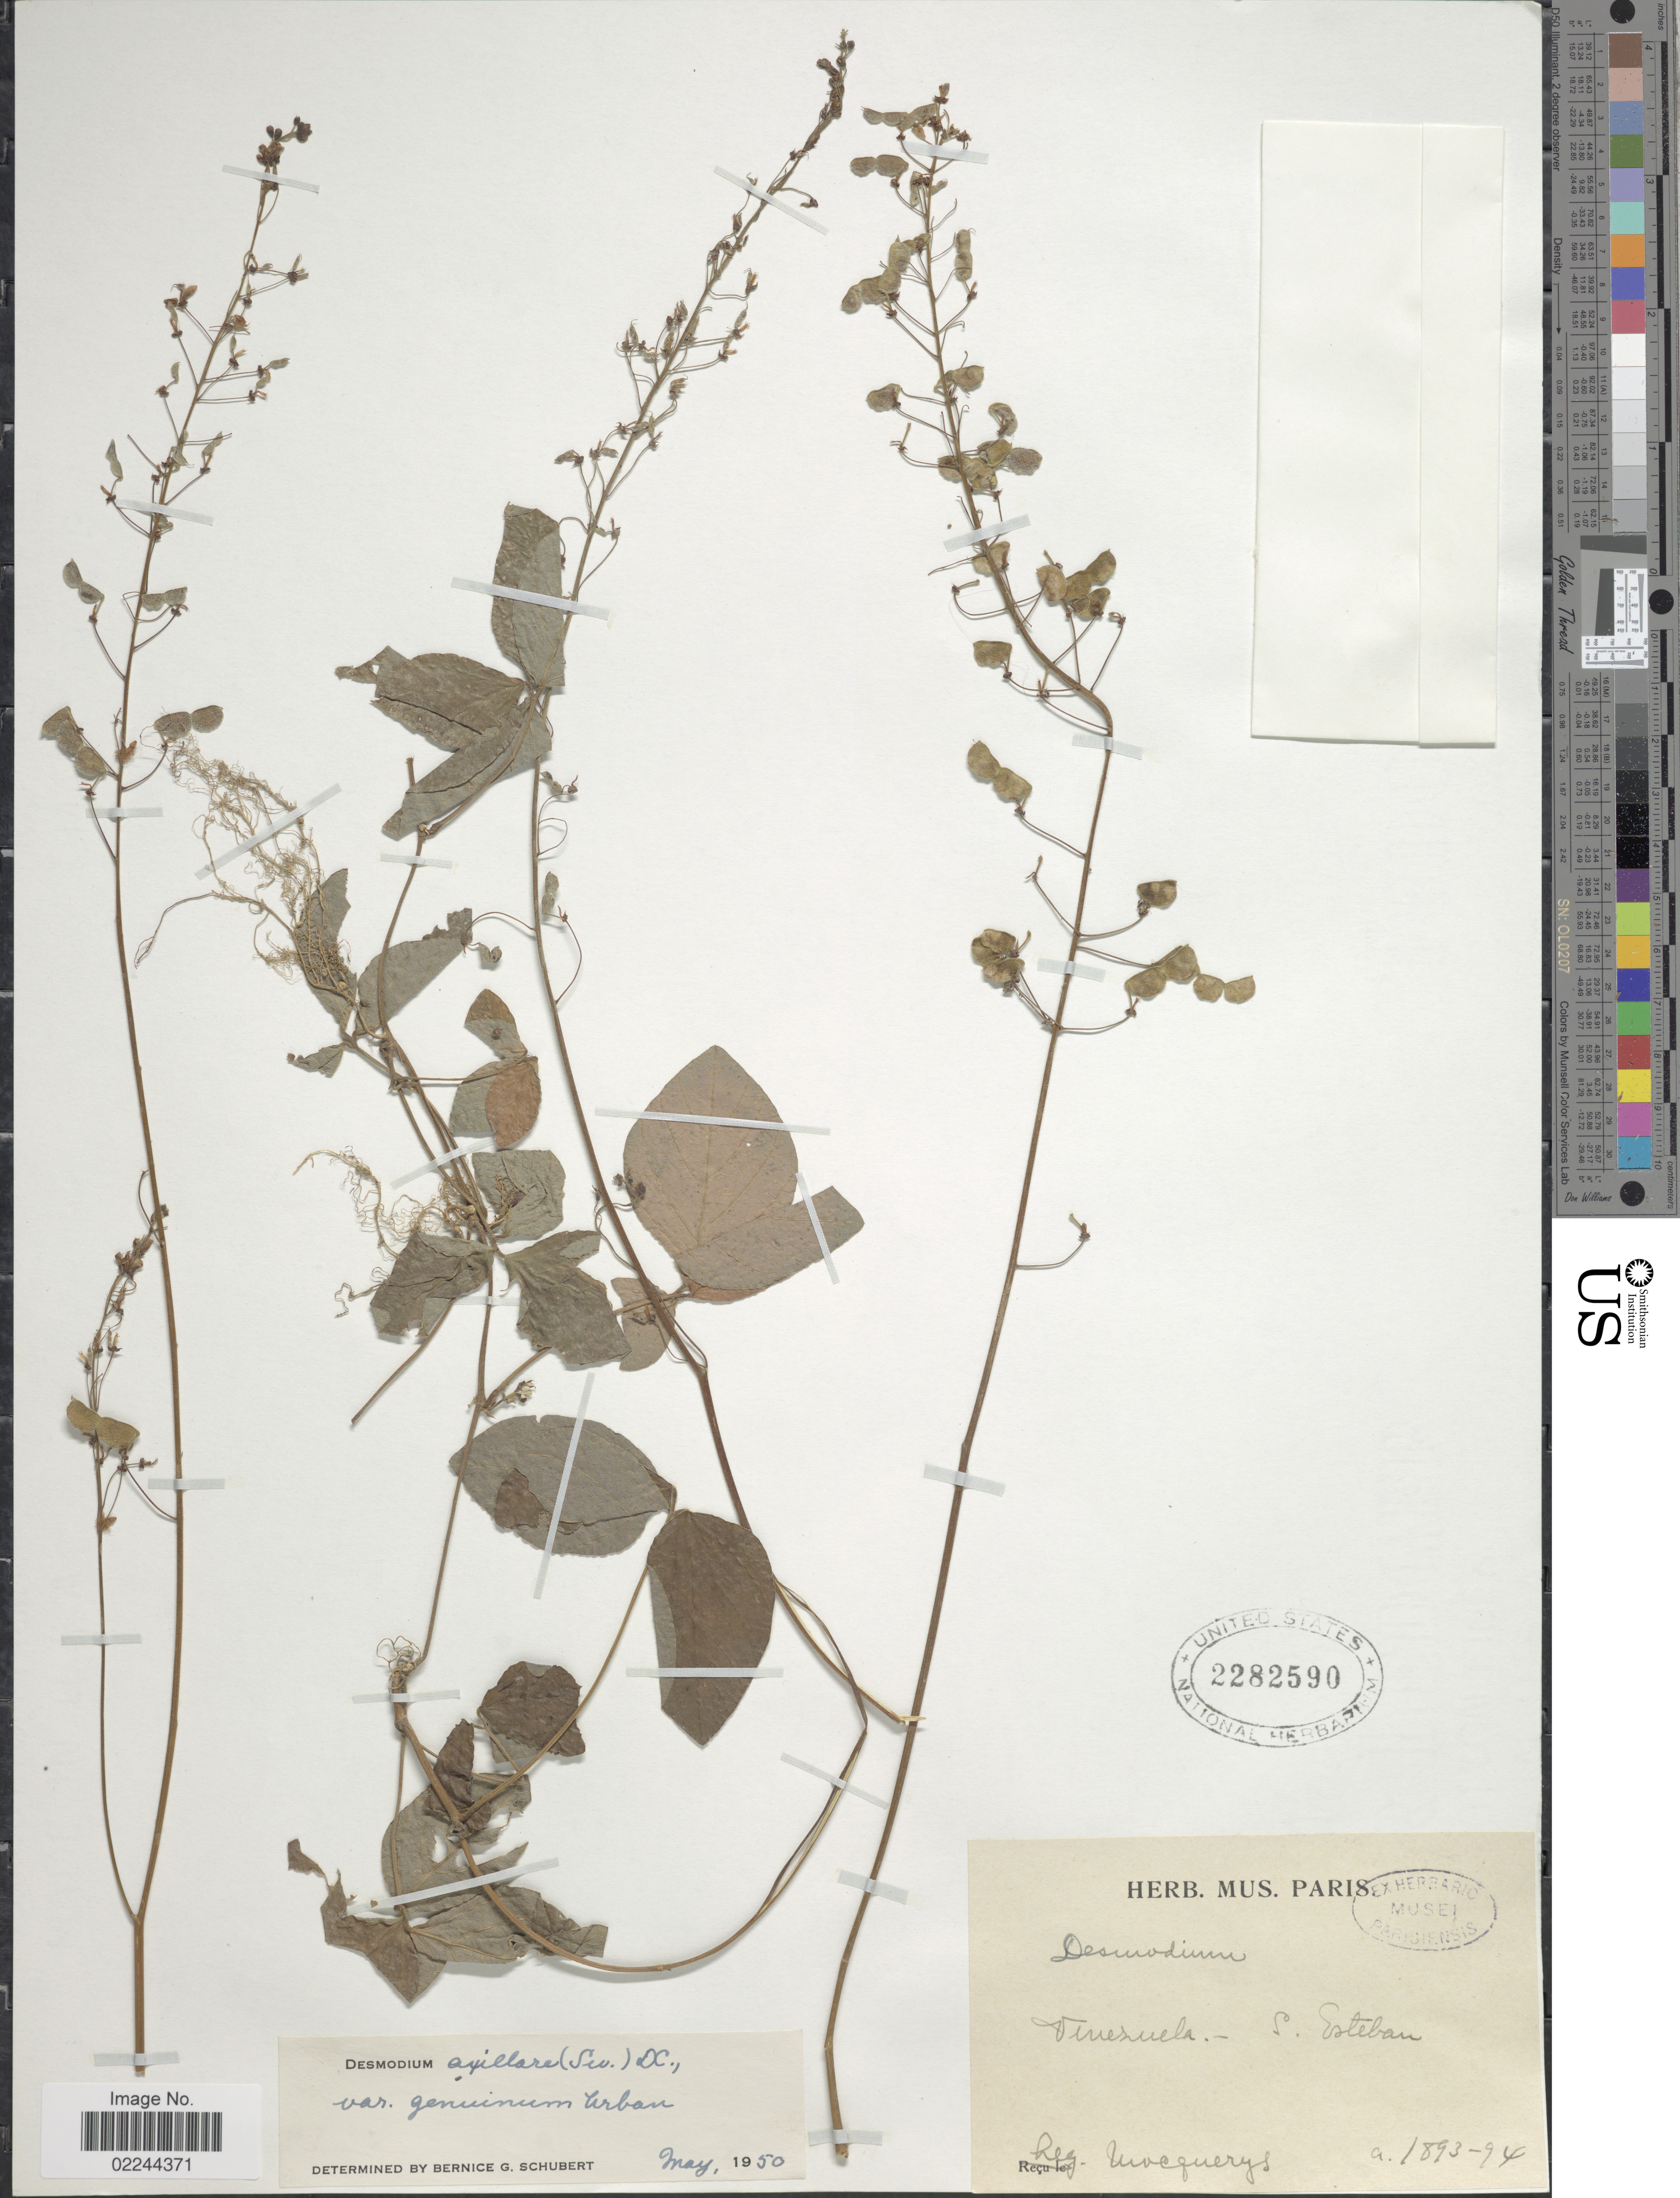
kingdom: Plantae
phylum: Tracheophyta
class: Magnoliopsida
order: Fabales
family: Fabaceae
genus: Desmodium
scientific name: Desmodium axillare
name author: (Sw.) DC.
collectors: A. Mocquerys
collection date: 1893/1894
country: Venezuela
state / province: Carabobo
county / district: Puerto Cabello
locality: San Esteban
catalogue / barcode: US 2282590